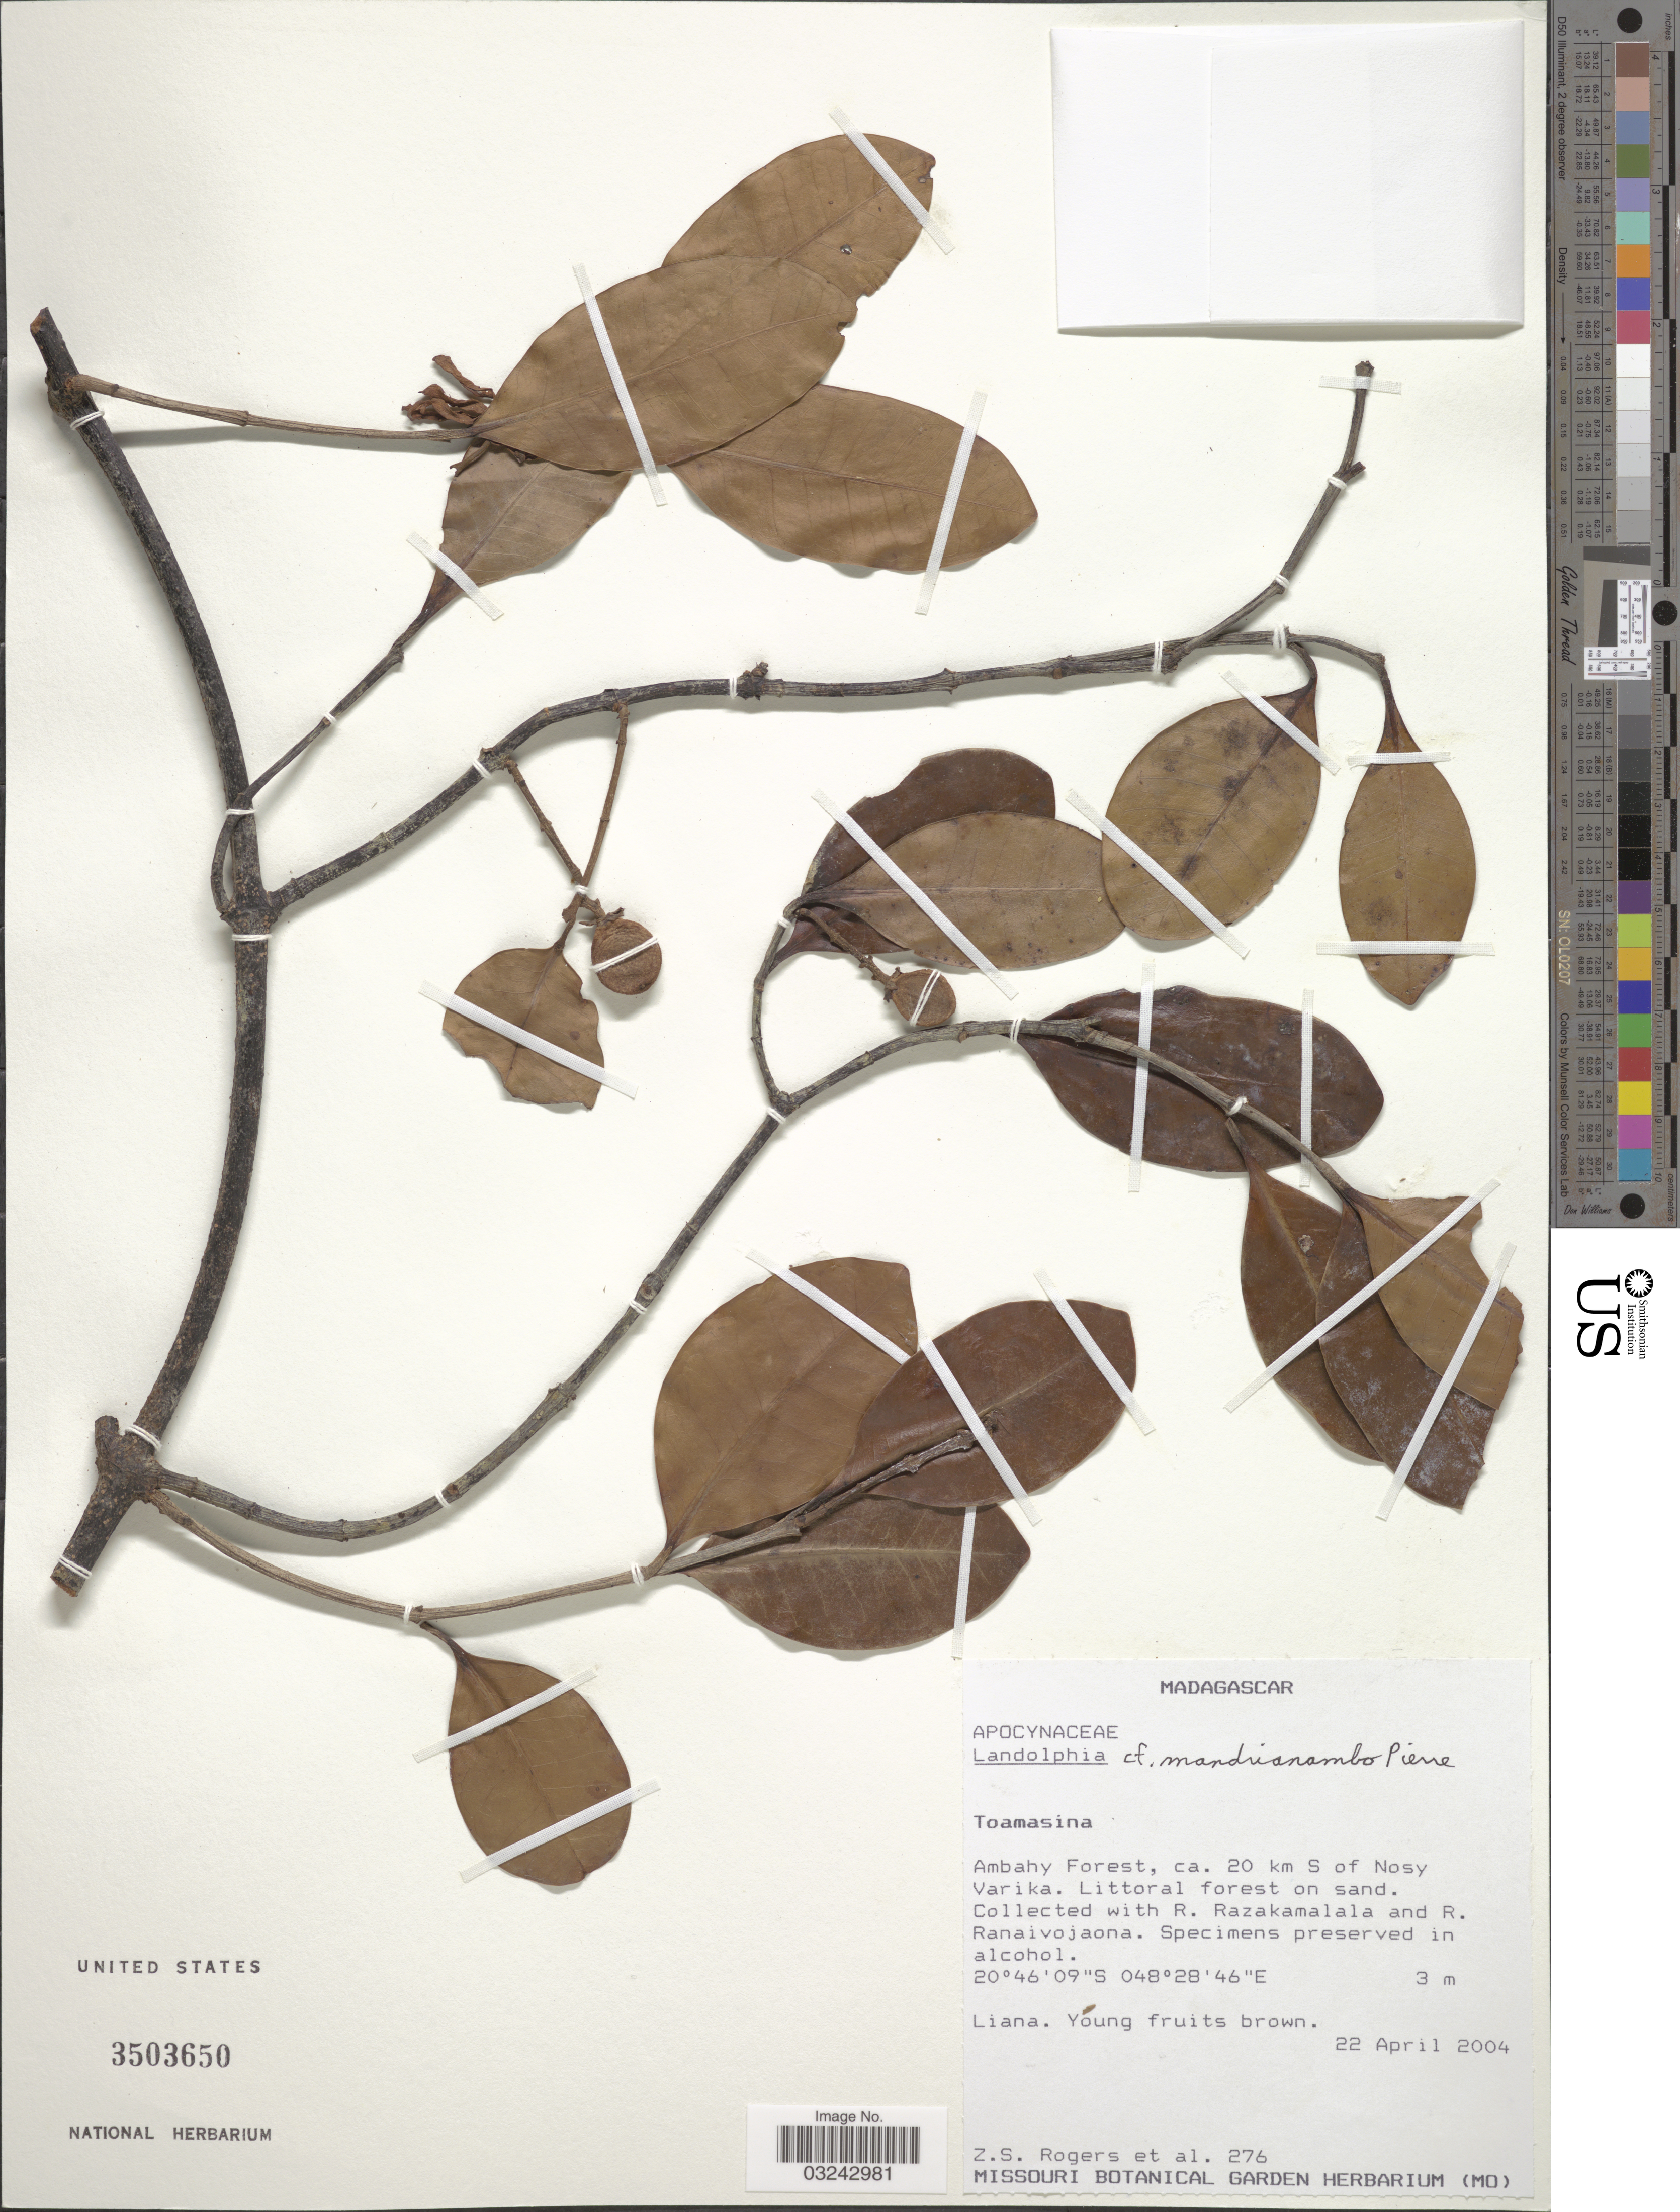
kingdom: Plantae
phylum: Tracheophyta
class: Magnoliopsida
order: Gentianales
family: Apocynaceae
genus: Landolphia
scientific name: Landolphia mandrianambo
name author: Pierre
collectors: Z. S. Rogers, R. Razakamalala & R. Ranaivojaona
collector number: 276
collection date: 2004-04-22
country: Madagascar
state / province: Vatovavy Fitovinany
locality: Ambahy Forest, ca. 20 km S of Nosy Varika.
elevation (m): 3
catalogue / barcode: US 3503650